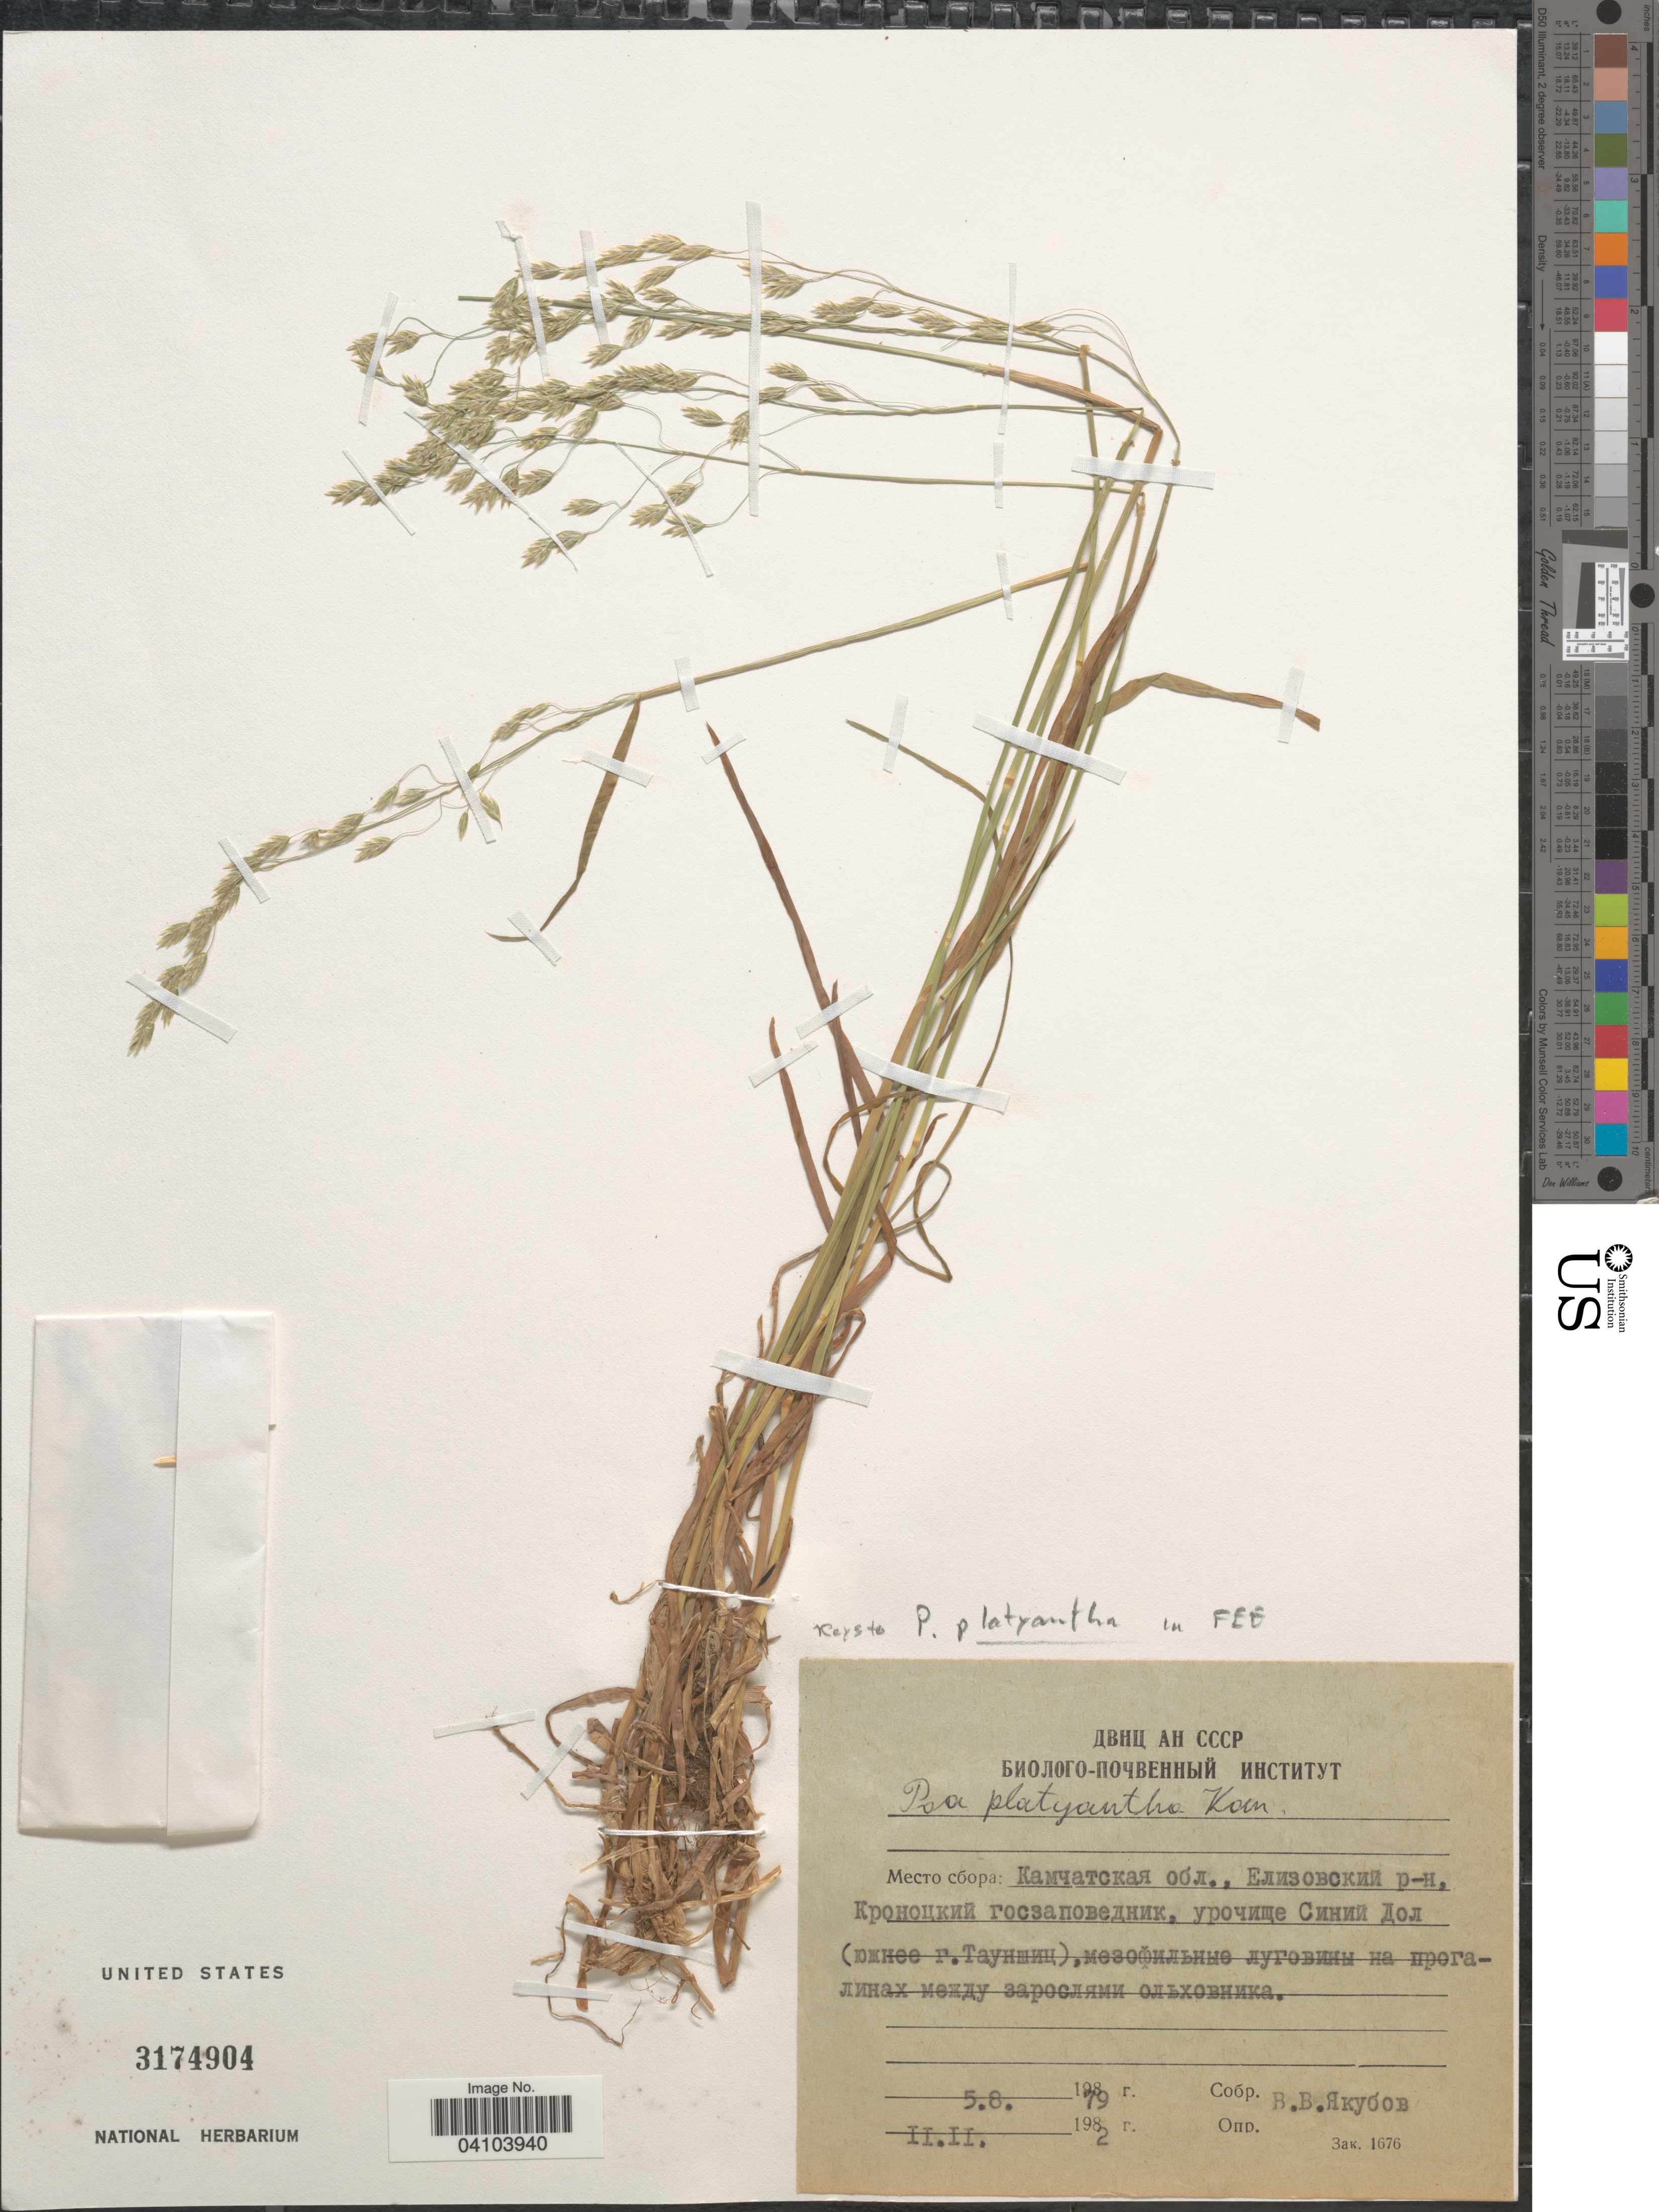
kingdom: Plantae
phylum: Tracheophyta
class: Liliopsida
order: Poales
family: Poaceae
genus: Poa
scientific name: Poa platyantha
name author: Kom.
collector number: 3492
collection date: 1979-08-05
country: Russian Federation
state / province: Kamchatka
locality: Yelizovskiy District, Kronotskiy State Natural Reserve, Urochishche Siniy Dol (South of Mtn Taunshits)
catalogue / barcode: US 3174904